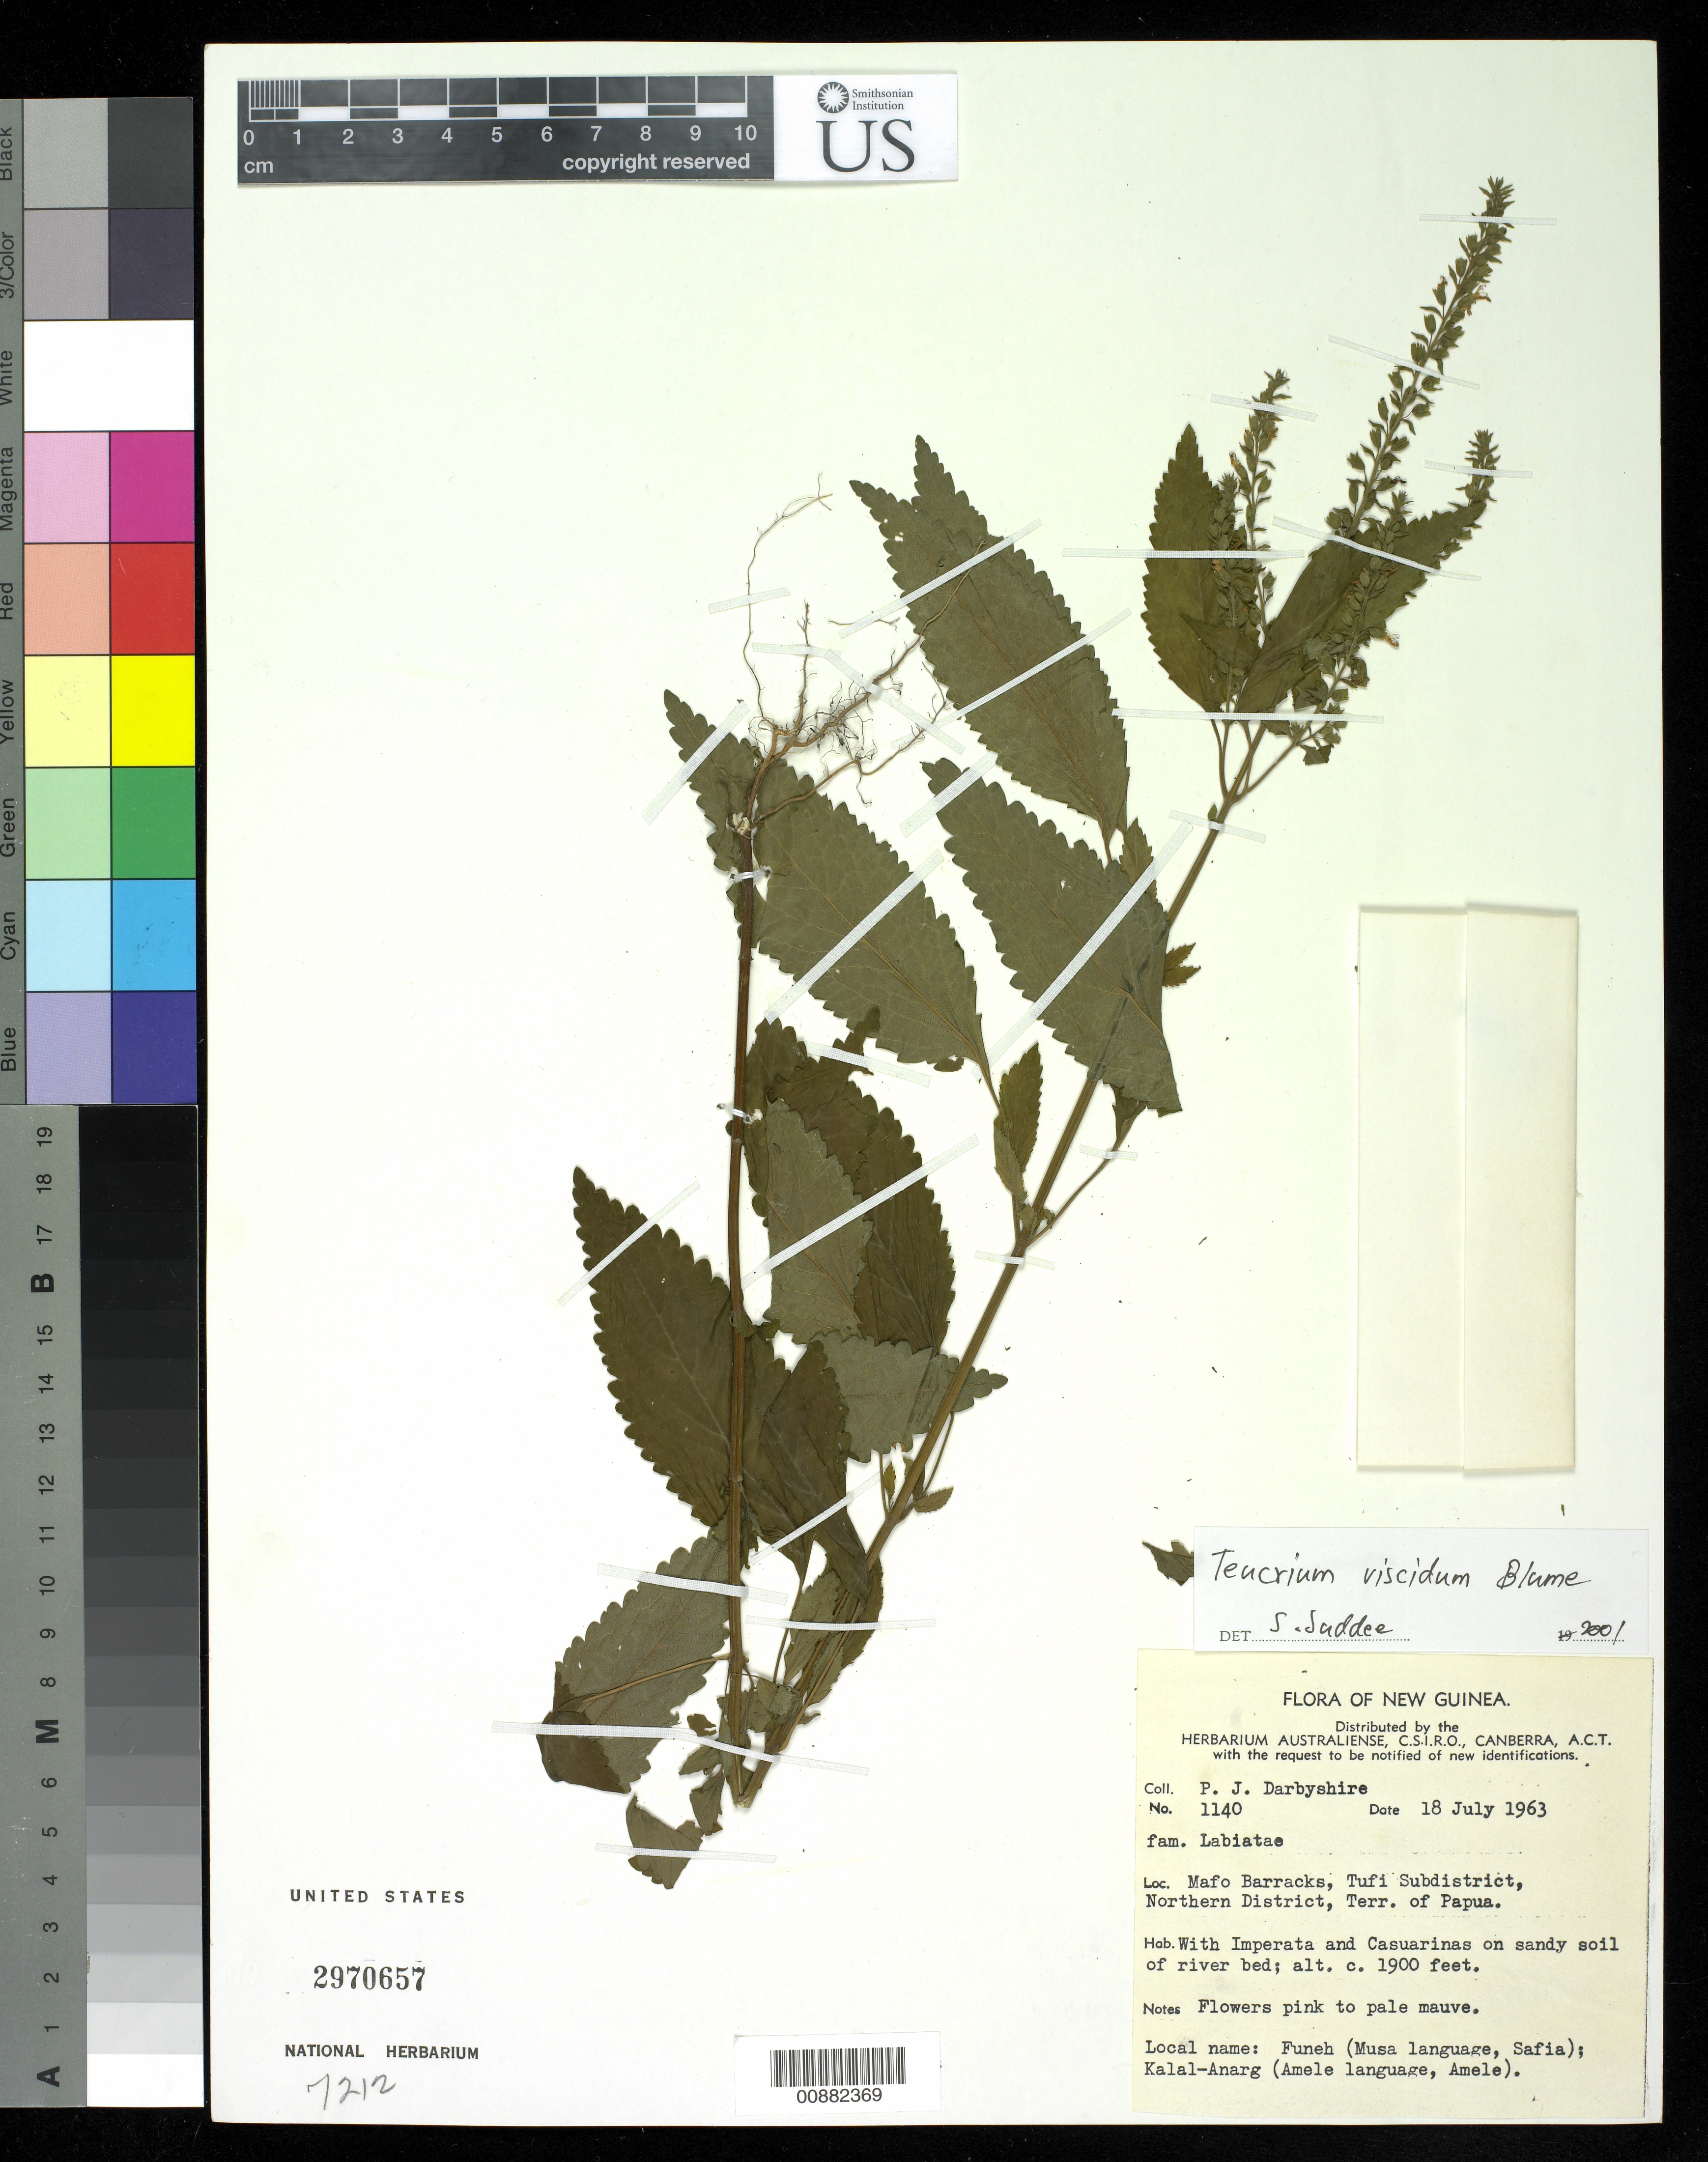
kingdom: Plantae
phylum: Tracheophyta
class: Magnoliopsida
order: Lamiales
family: Lamiaceae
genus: Teucrium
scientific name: Teucrium viscidum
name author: Blume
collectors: P. Darbyshire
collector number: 1140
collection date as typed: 18 Jul 1963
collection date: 1963-07-18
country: Papua New Guinea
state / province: Northern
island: New Guinea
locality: Mafo Barracks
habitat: With Imperata and Casuarinas on sandy soil of river bed.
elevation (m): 579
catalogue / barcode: US 2970657